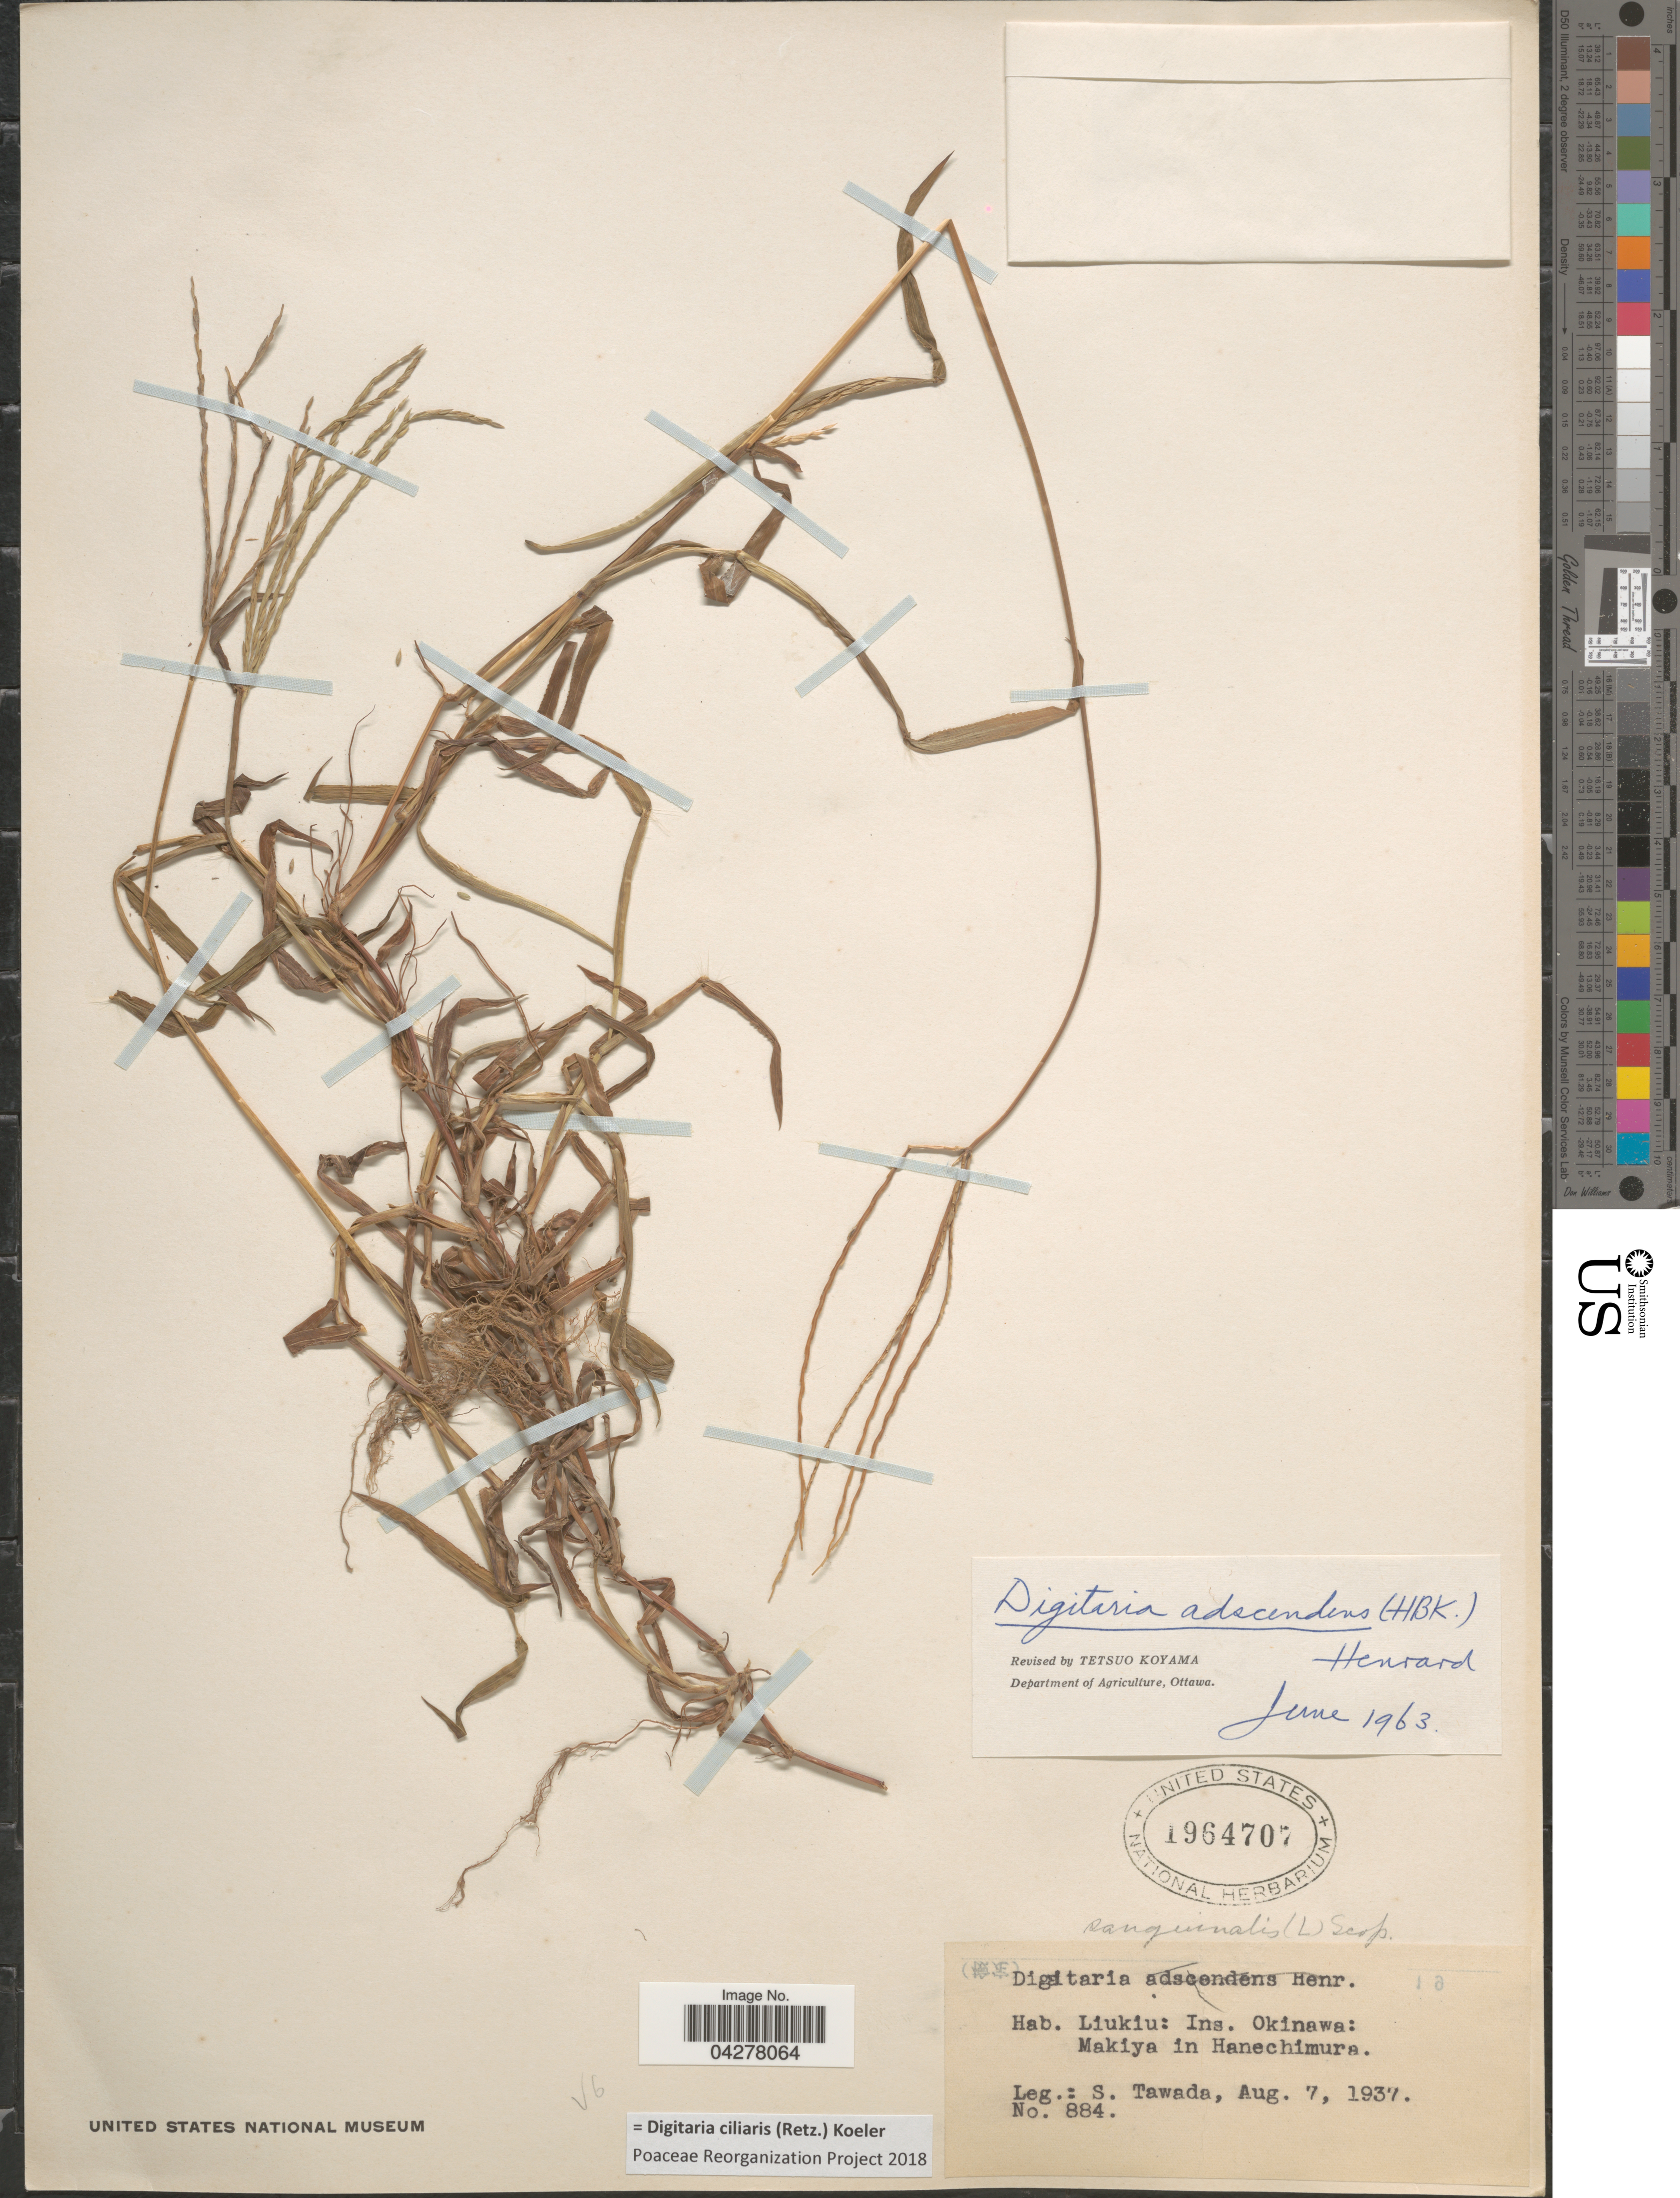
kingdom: Plantae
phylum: Tracheophyta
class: Liliopsida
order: Poales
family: Poaceae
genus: Digitaria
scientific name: Digitaria ciliaris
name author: (Retz.) Koeler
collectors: S. Tawada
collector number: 884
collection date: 1937-08-07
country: Japan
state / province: Okinawa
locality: Liukiu: Ins. Okinawa: Makiya in Hanechimura.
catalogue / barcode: US 1964707